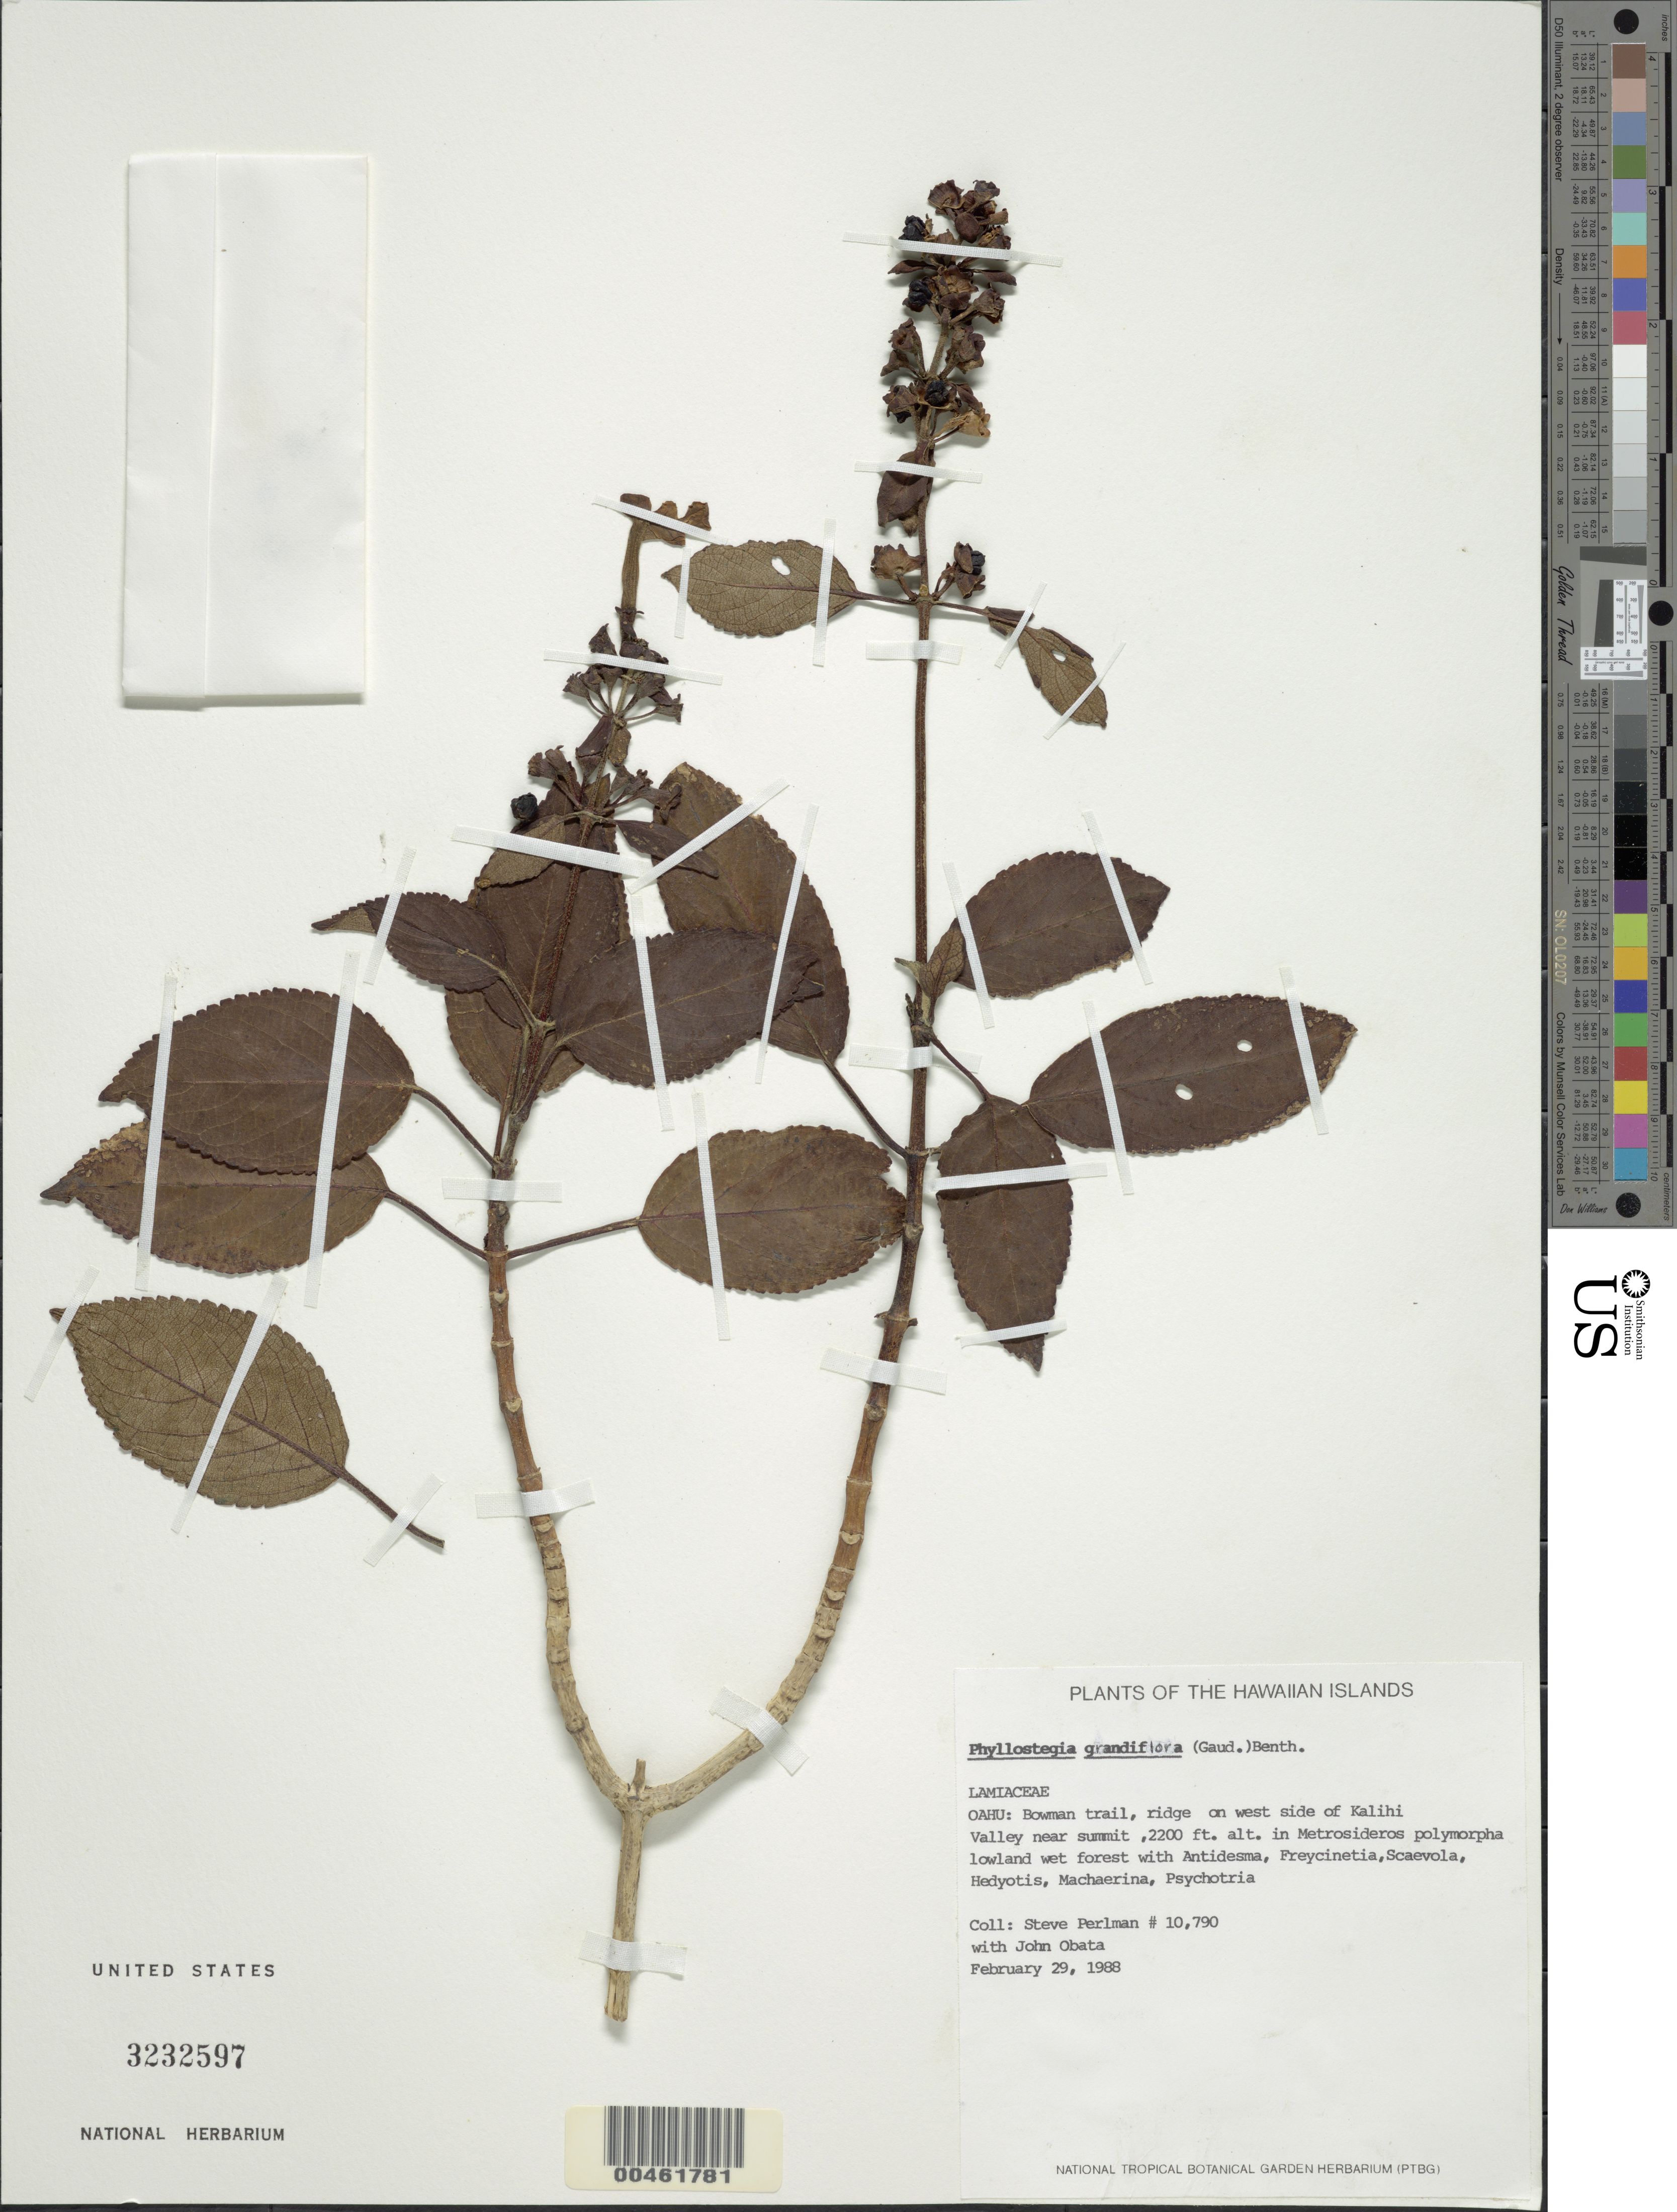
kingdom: Plantae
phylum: Tracheophyta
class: Magnoliopsida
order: Lamiales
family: Lamiaceae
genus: Phyllostegia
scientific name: Phyllostegia grandiflora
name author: (Gaudich.) Benth.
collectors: S. P. Perlman & J. Obata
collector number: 10790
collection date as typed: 29 Feb 1988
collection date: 1988-02-29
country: United States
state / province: Hawaii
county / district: Honolulu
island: Oahu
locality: Bowman Trail, ridge on W side of Kalihi Valley near summit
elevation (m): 671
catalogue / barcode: US 3232597